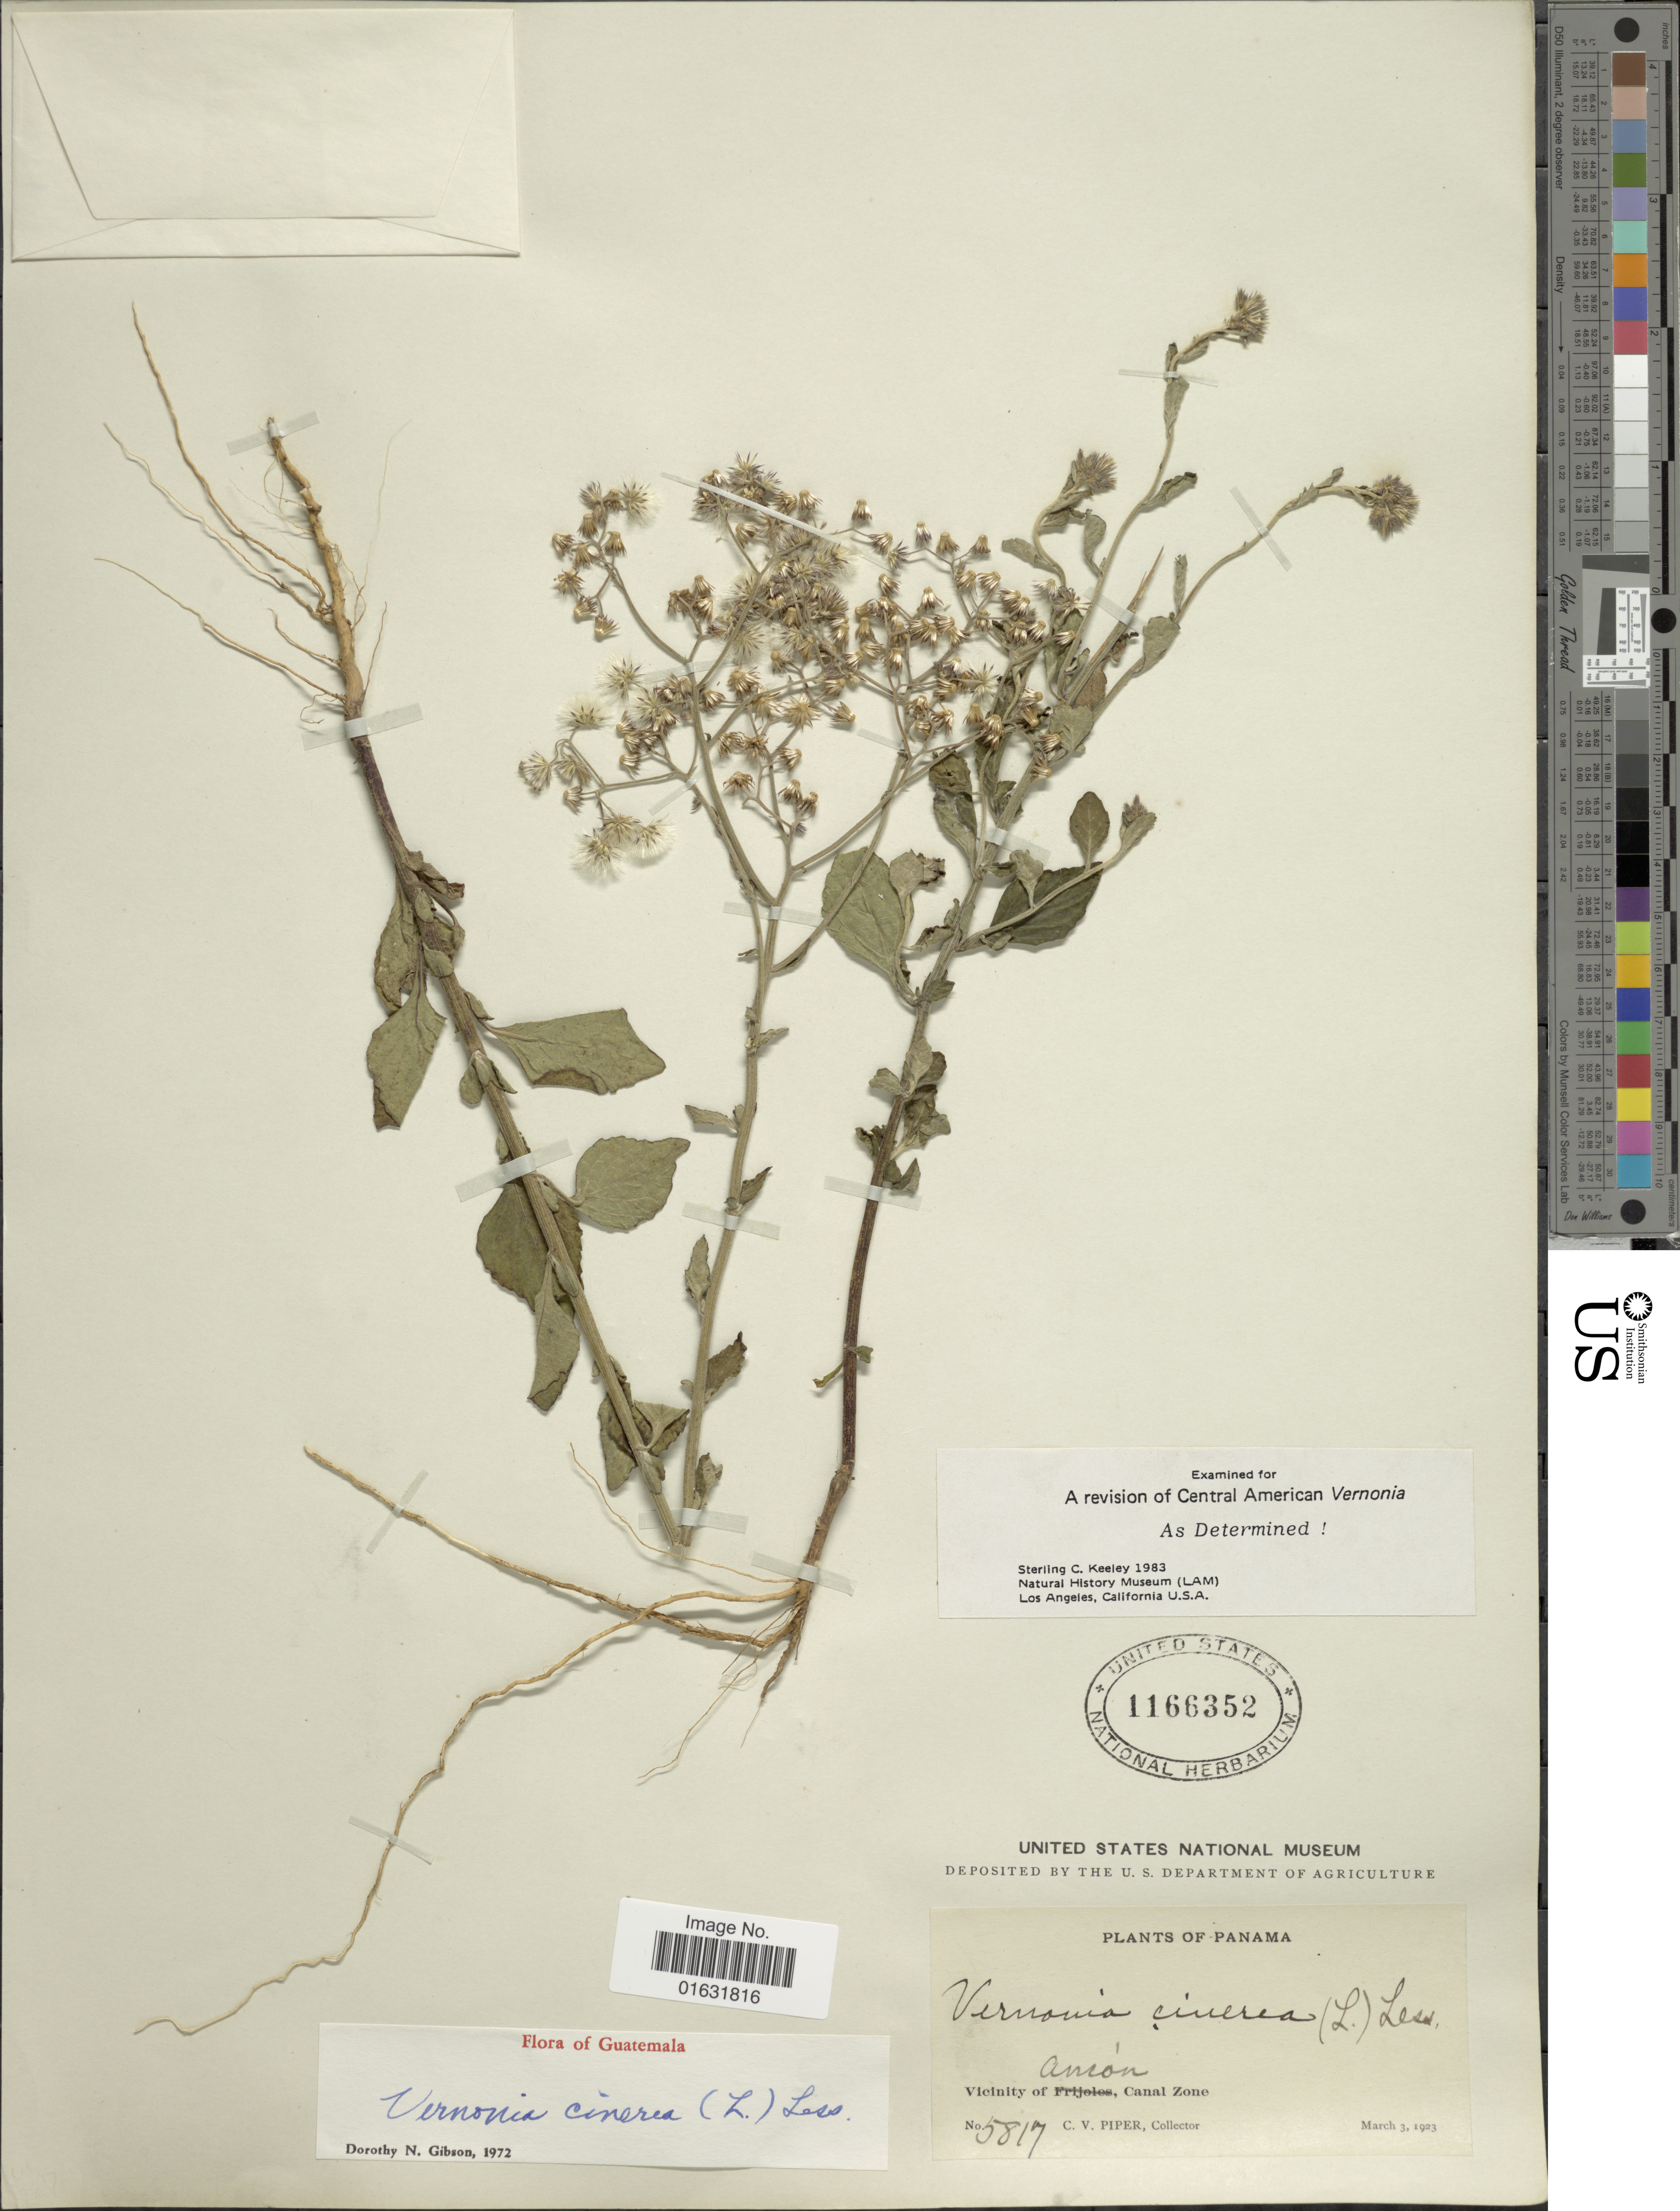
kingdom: Plantae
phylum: Tracheophyta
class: Magnoliopsida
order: Asterales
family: Asteraceae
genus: Cyanthillium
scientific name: Cyanthillium cinereum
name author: (L.) H. Rob.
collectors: C. V. Piper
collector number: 5817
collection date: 1923-03-03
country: Panama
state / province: Colón / Panamá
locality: Vicinity of Ancon, Canal Zone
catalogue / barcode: US 1166352